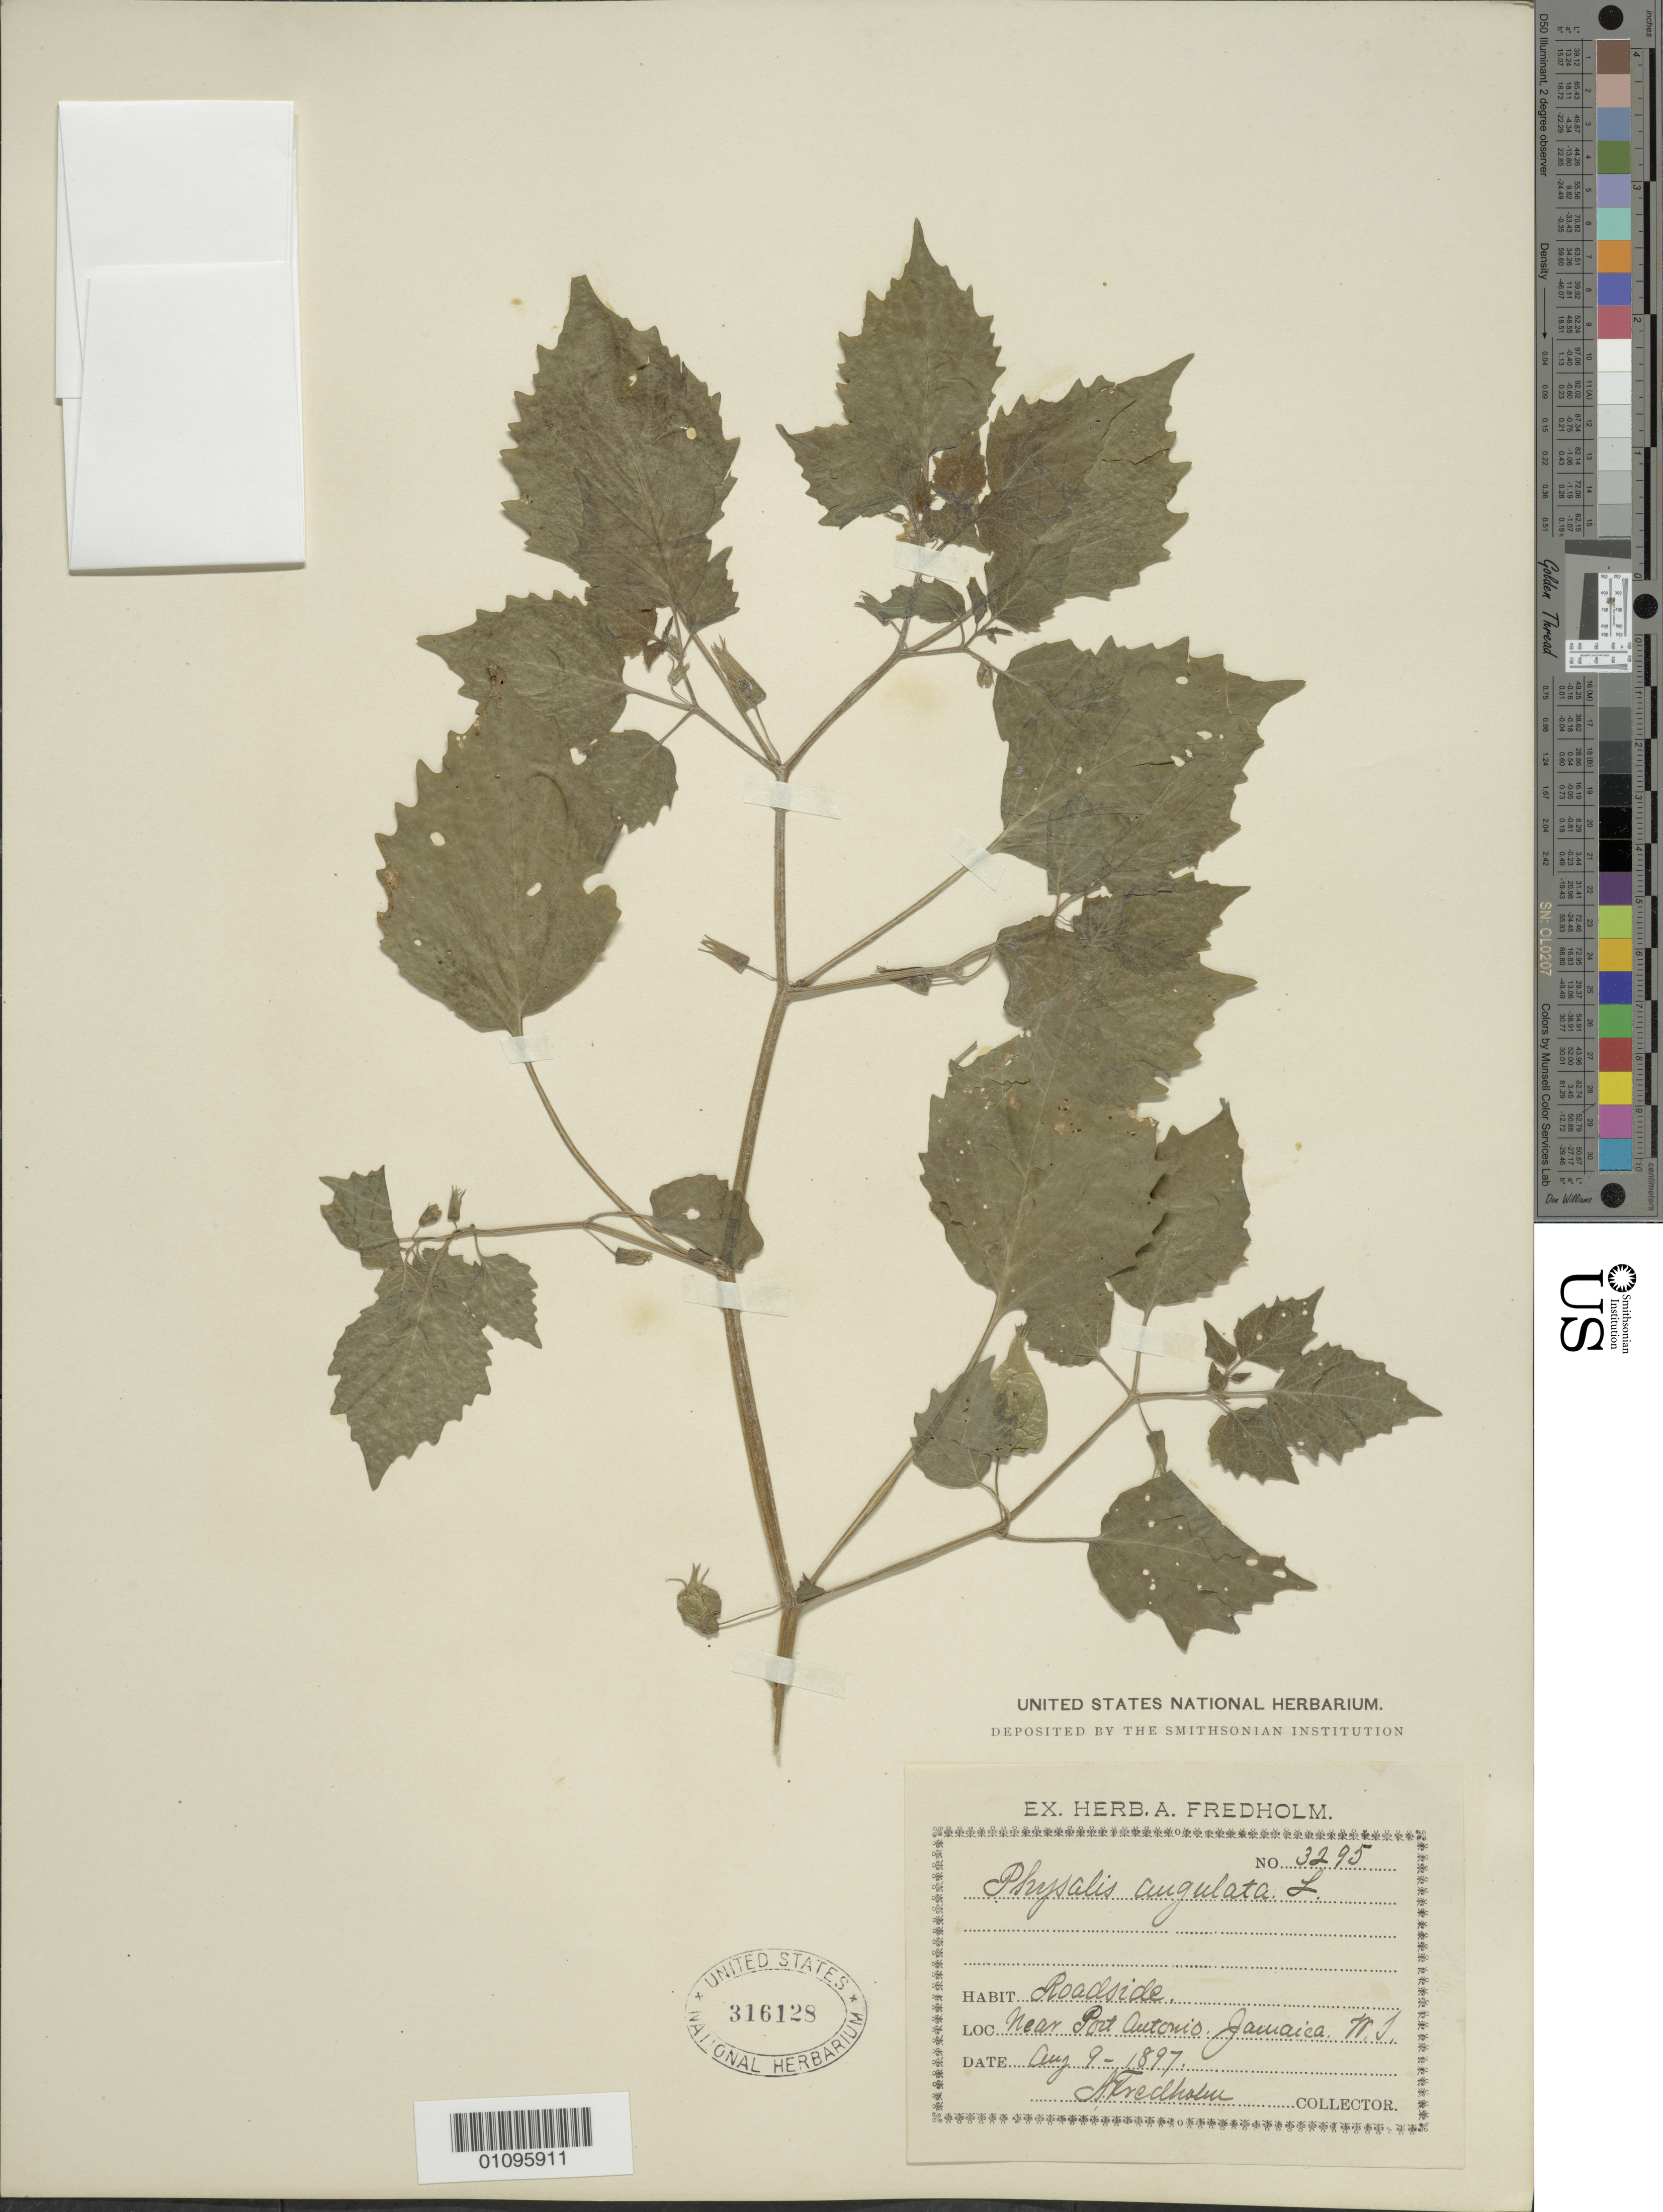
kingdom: Plantae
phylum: Tracheophyta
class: Magnoliopsida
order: Solanales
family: Solanaceae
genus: Physalis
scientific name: Physalis angulata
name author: L.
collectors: A. Fredholm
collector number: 3295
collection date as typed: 09 Aug 1897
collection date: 1897-08-09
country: Jamaica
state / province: Portland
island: Jamaica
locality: Port Antonis, near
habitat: Roadside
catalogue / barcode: US 316128